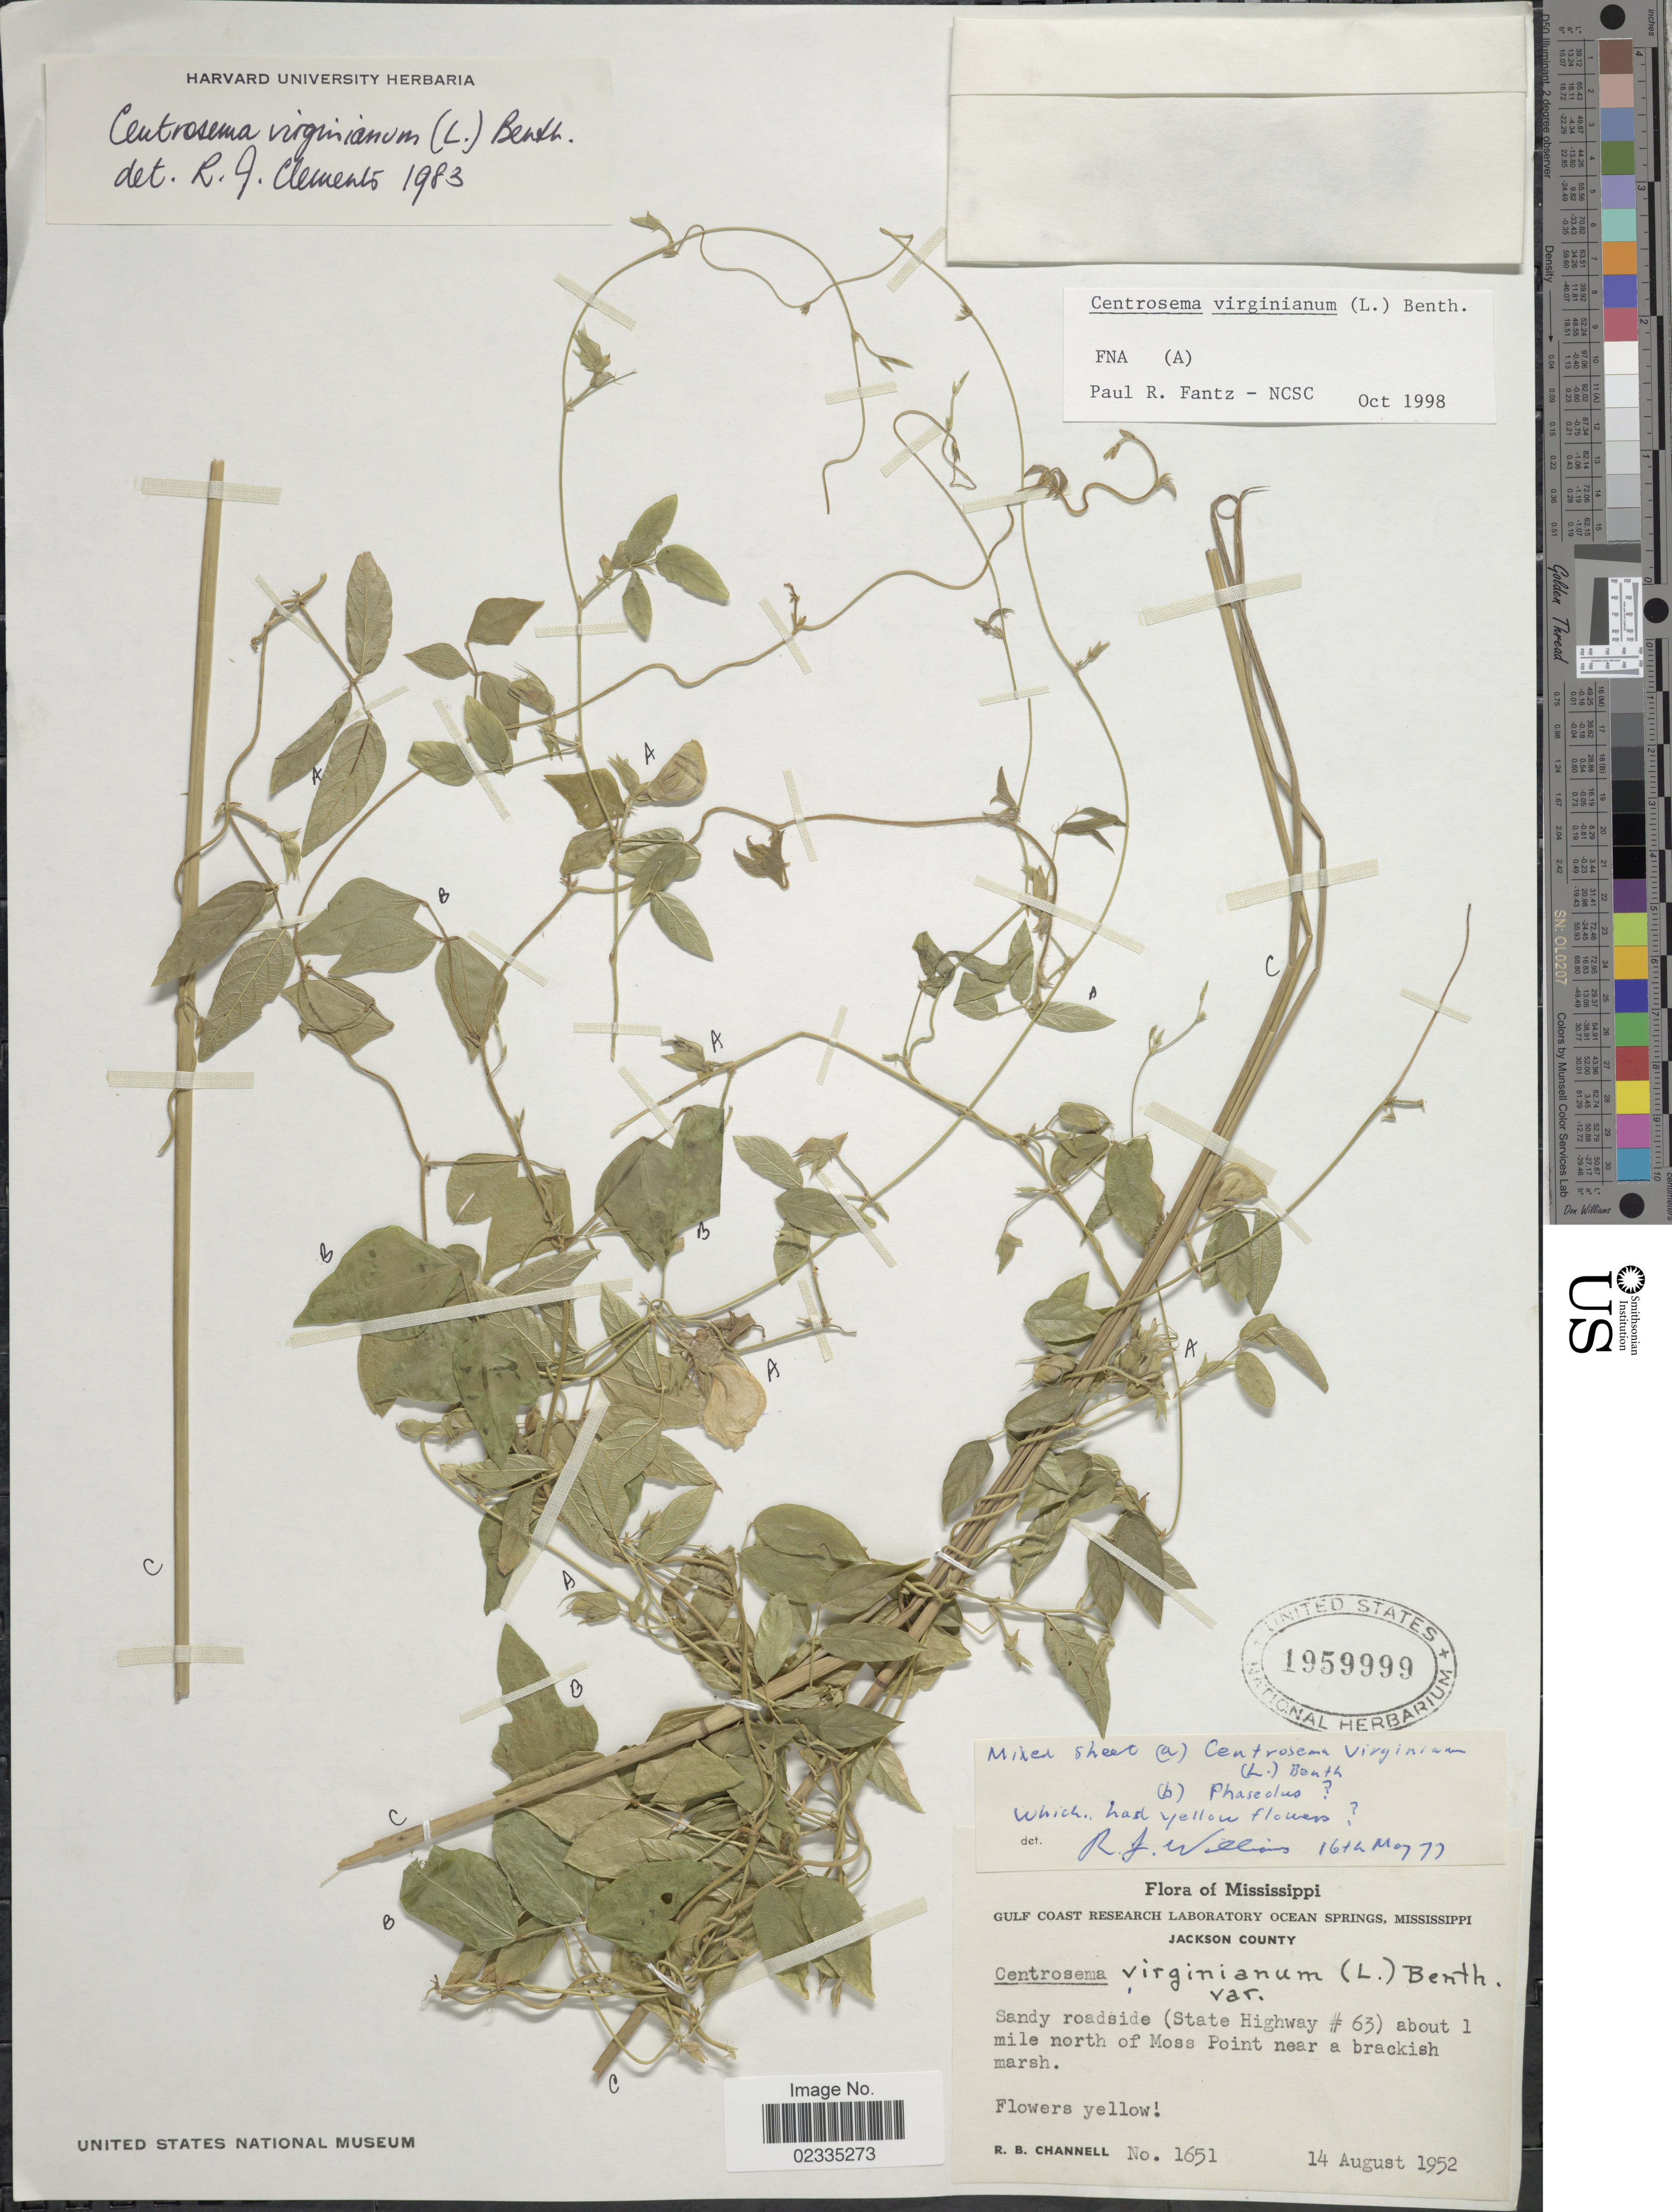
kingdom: Plantae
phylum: Tracheophyta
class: Magnoliopsida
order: Fabales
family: Fabaceae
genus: Centrosema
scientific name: Centrosema virginianum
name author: (L.) Benth.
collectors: R. B. Channell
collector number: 1651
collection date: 1952-08-14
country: United States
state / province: Mississippi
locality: Jackson County. Sandy roadside (State Highway #63) about 1 mile north of Mose Point near a brackish marsh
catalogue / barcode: US 1959999